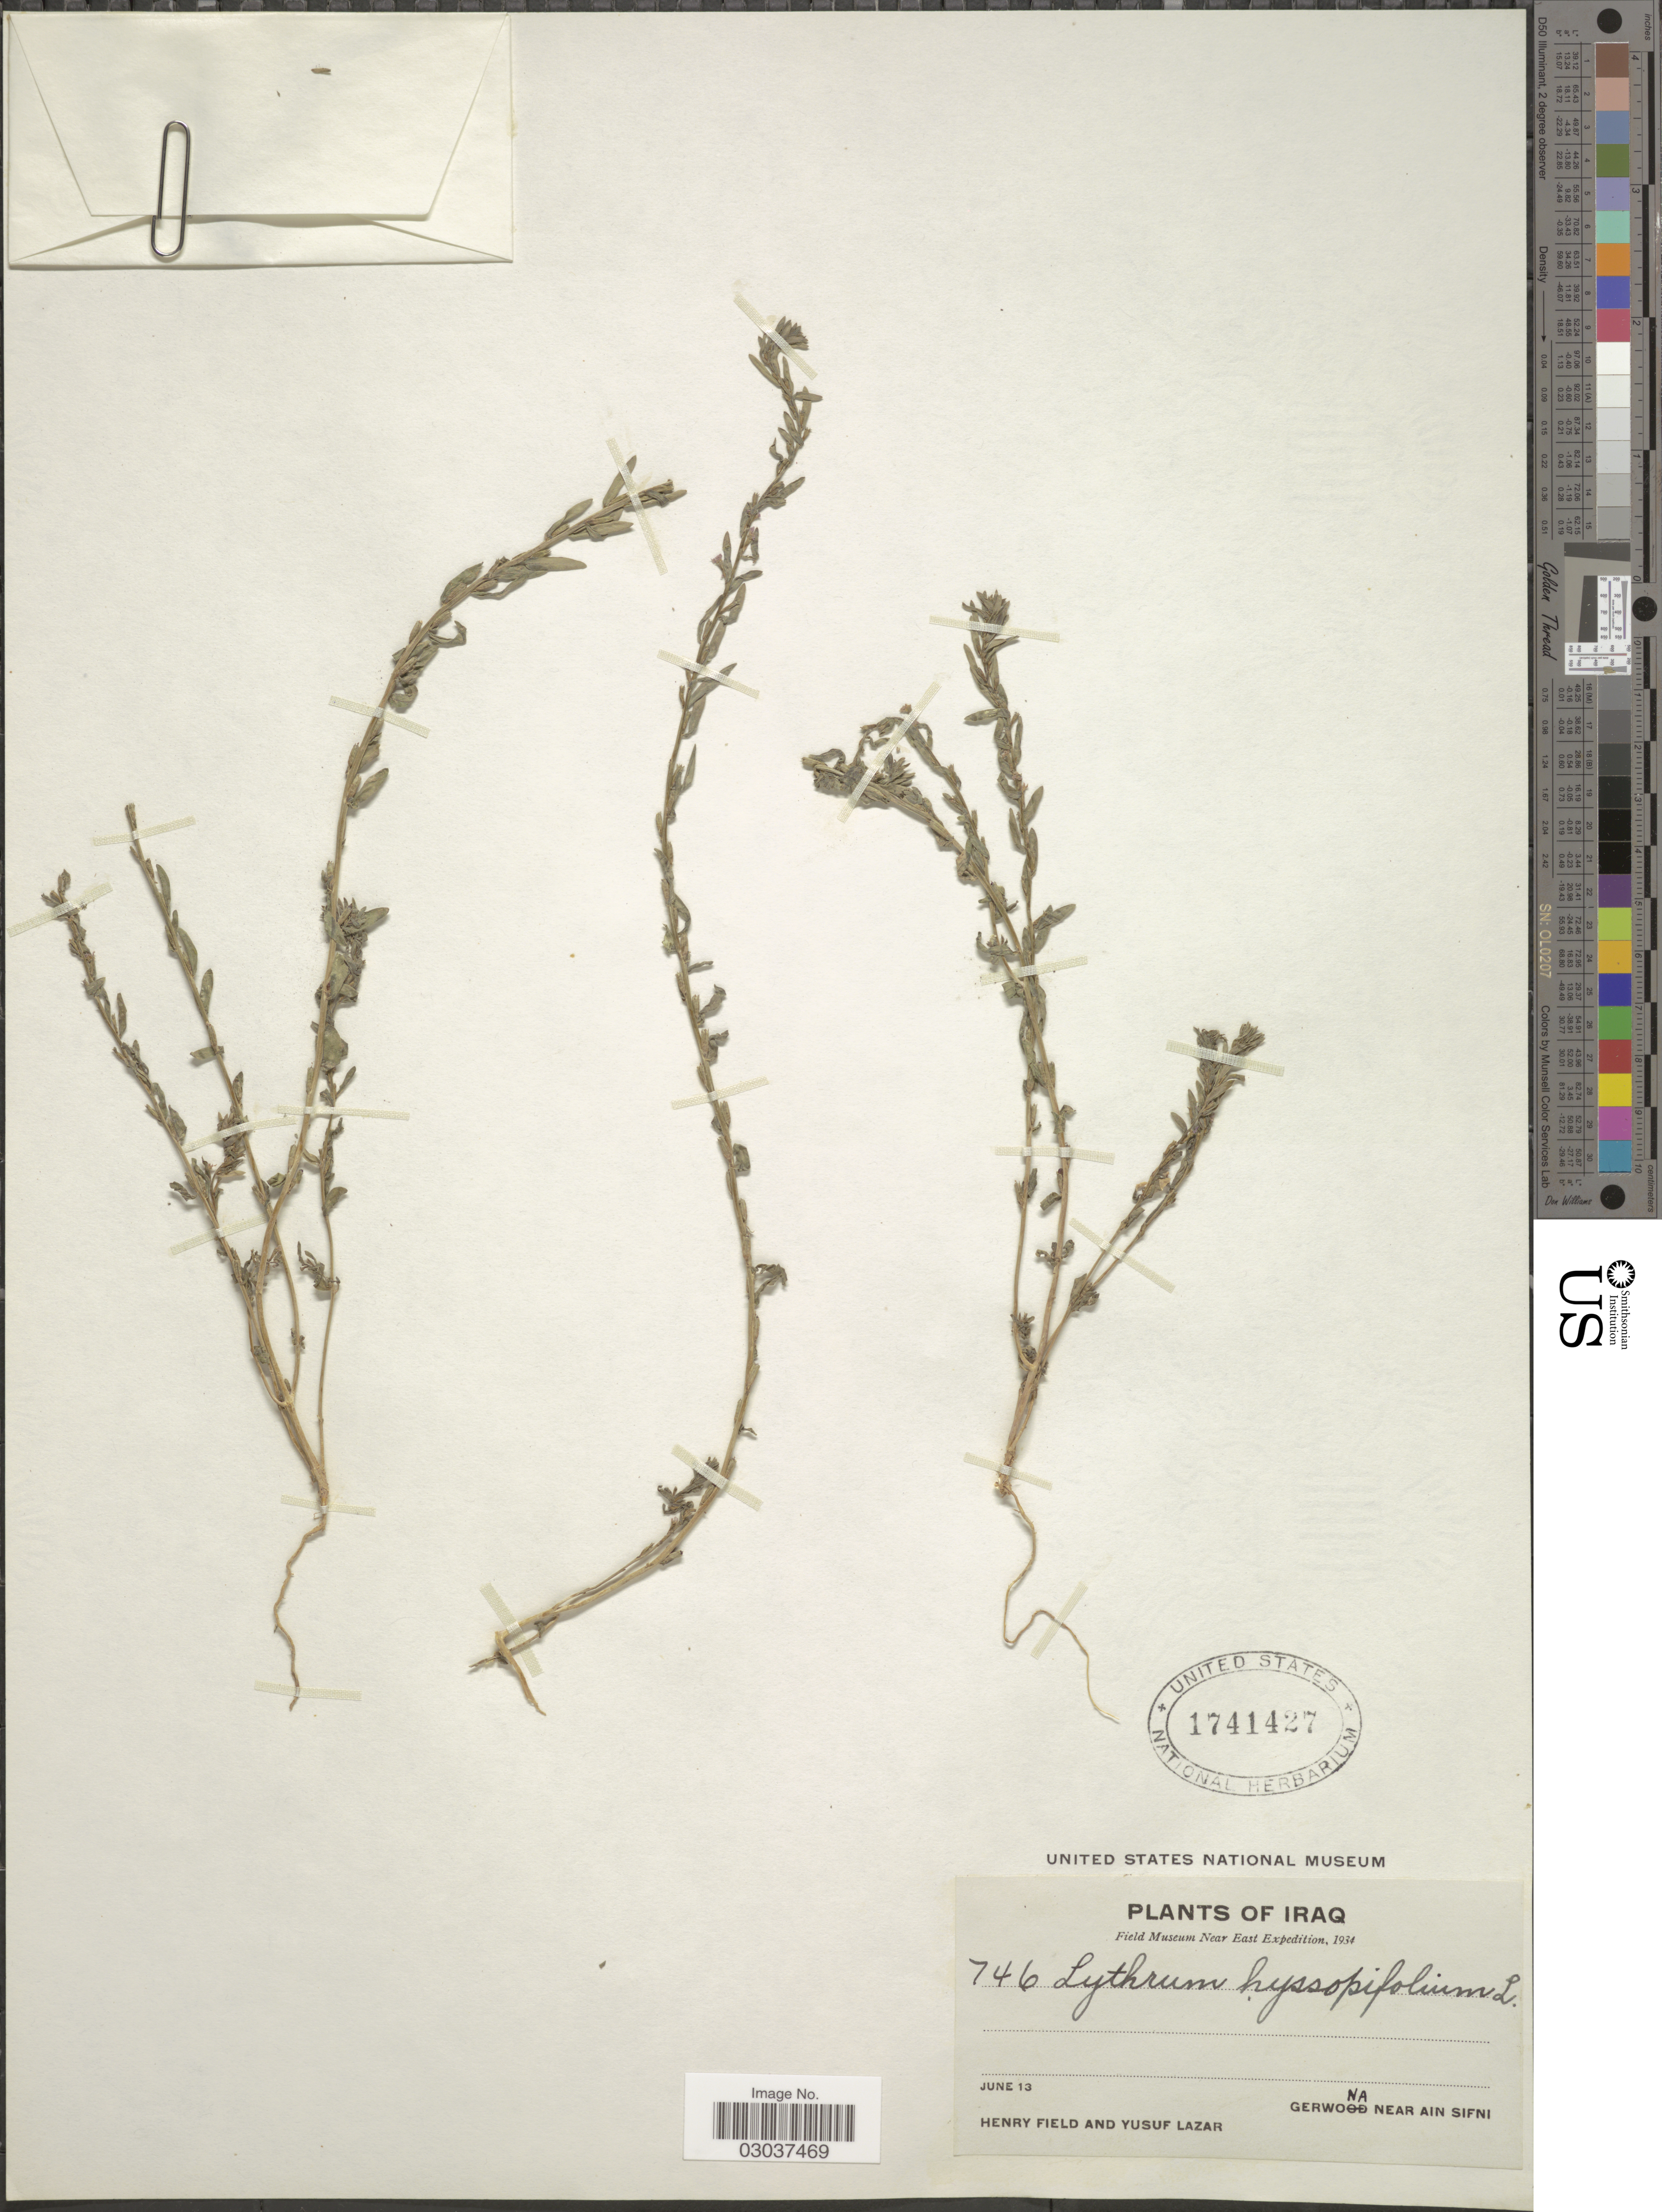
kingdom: Plantae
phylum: Tracheophyta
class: Magnoliopsida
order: Myrtales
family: Lythraceae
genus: Lythrum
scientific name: Lythrum hyssopifolia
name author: L.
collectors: H. Field & Y. Lazar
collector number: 746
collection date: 1934-06-13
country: Iraq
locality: Gerwona near Ain Sifni.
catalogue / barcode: US 1741427